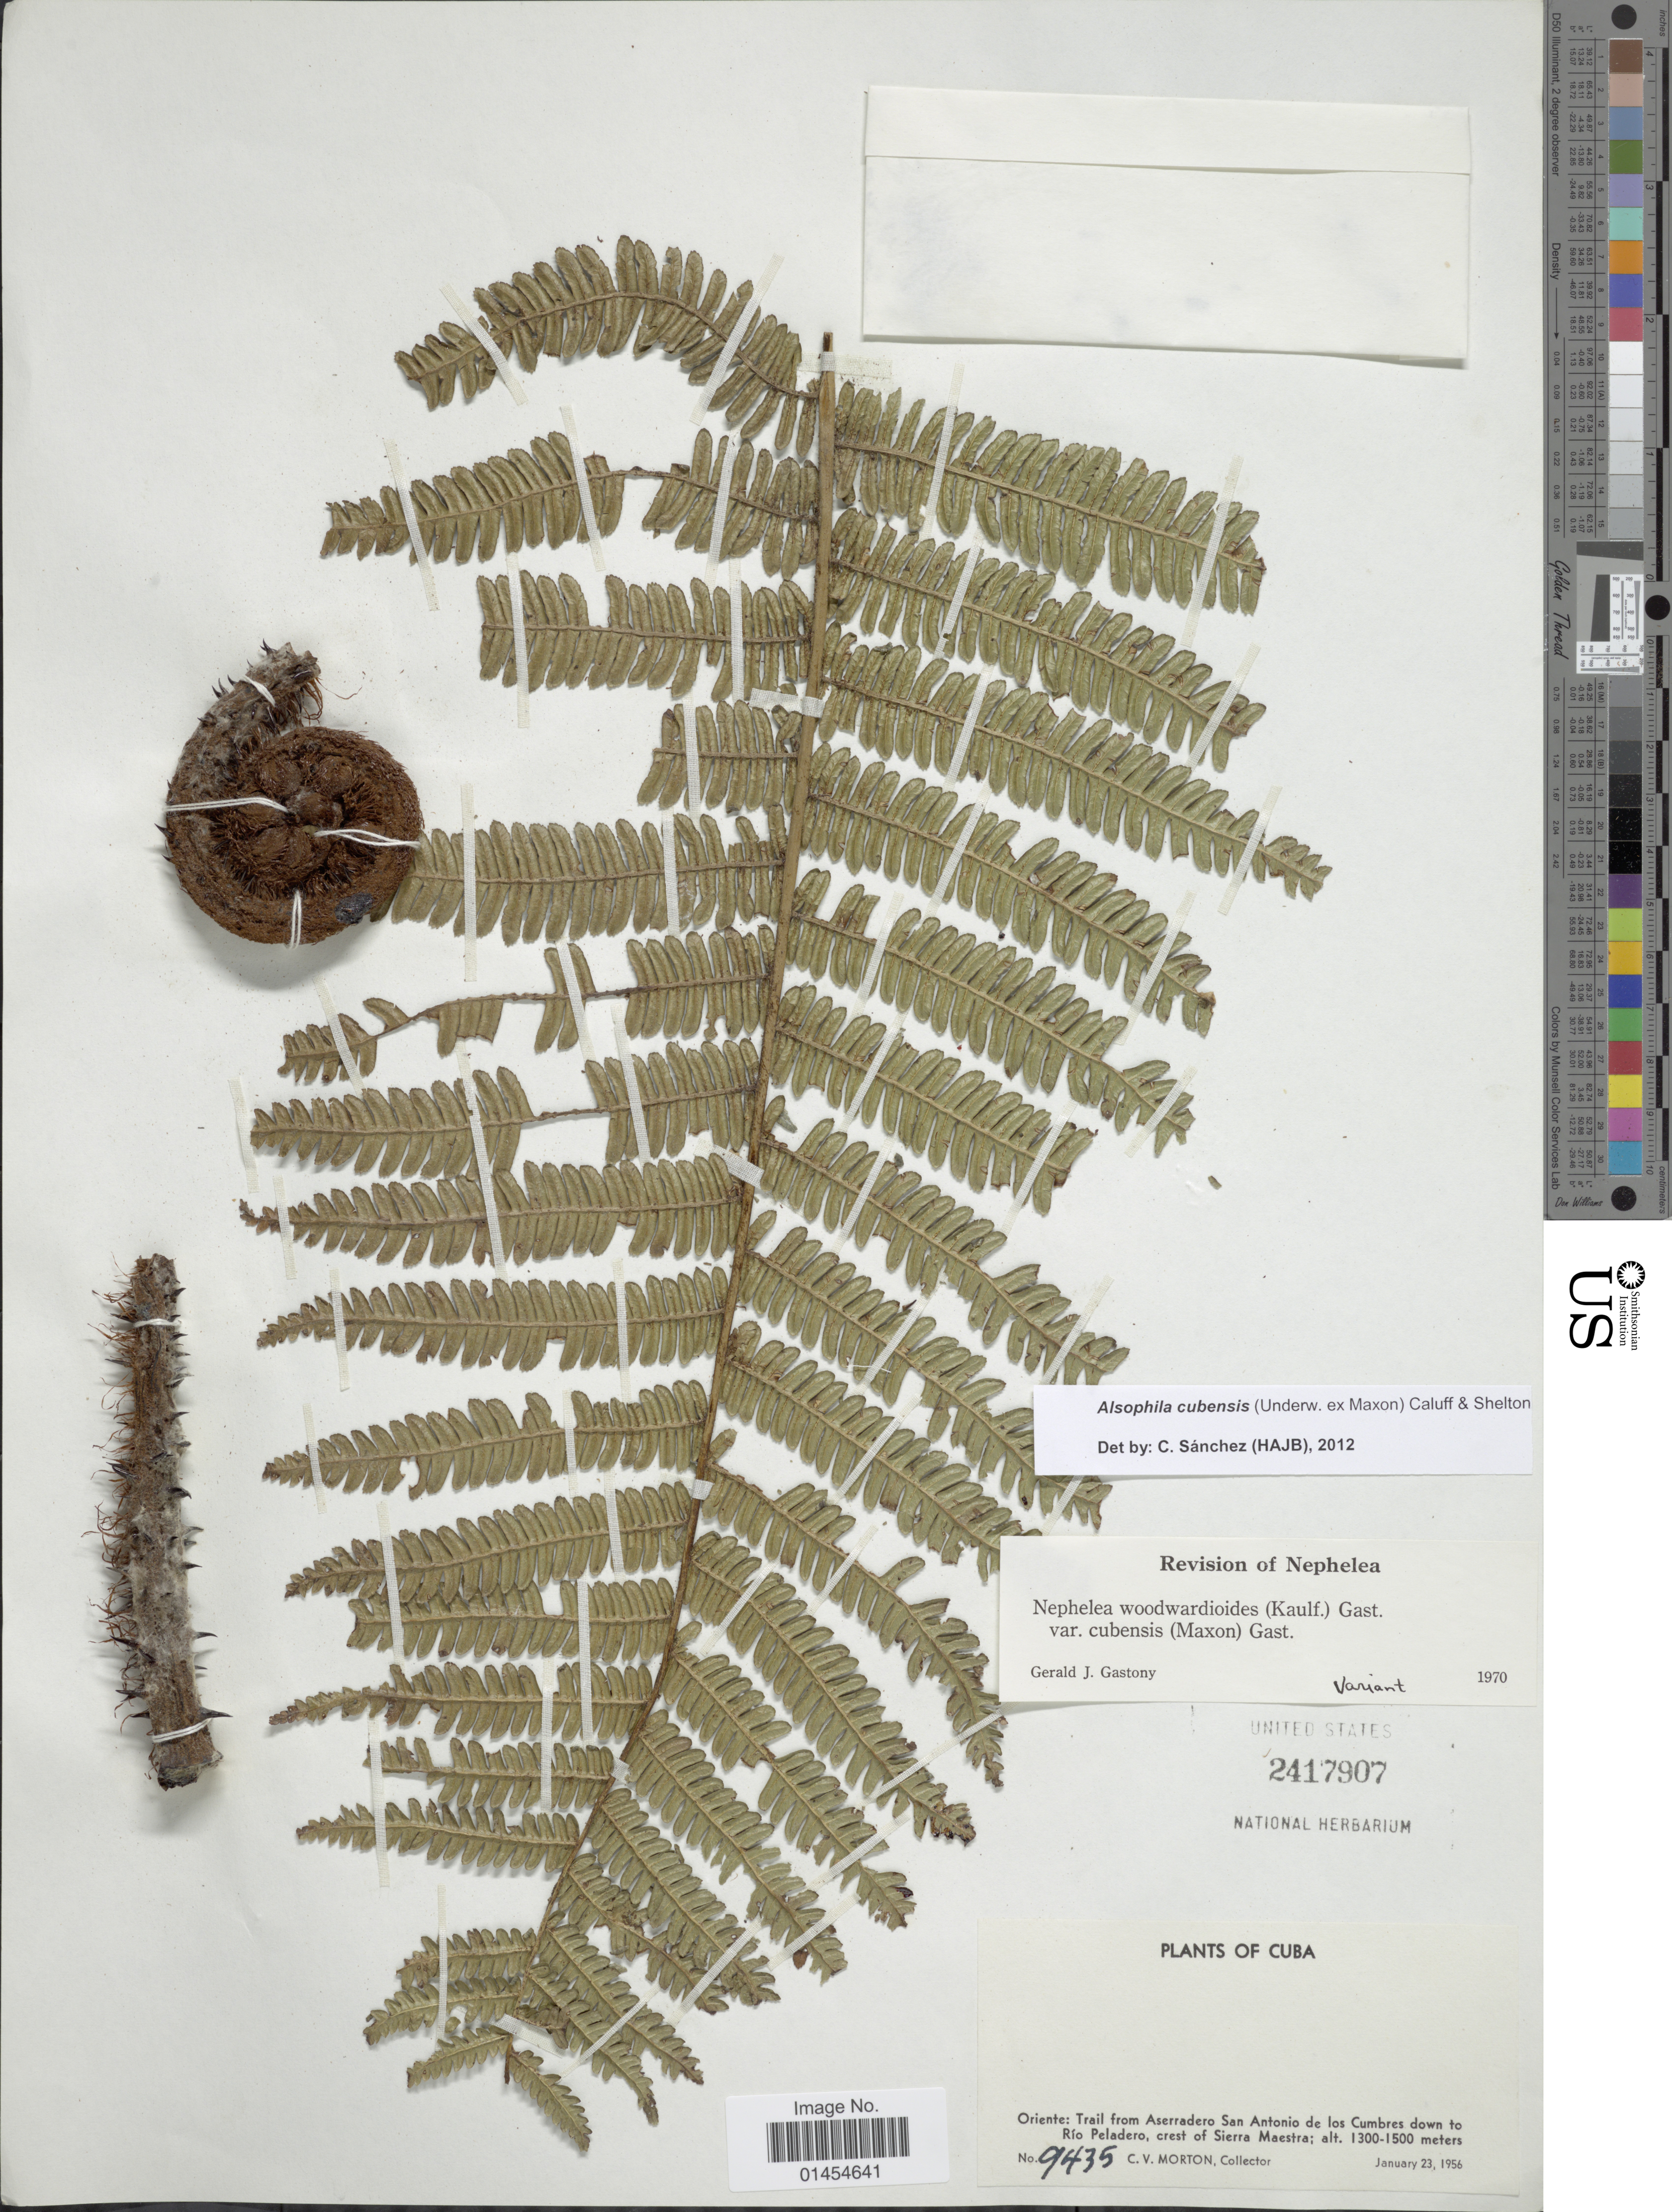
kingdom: Plantae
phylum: Tracheophyta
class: Polypodiopsida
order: Cyatheales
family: Cyatheaceae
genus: Alsophila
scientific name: Alsophila cubensis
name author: (Underw. ex Maxon) Caluff & Shelton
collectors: C. V. Morton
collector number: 9435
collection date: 1956-01-23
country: Cuba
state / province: Oriente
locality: Trail from Aserradero San Antonio de los Cumbres down to Río Peladero, crest of Sierra Maestra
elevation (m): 1300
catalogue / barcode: US 2417907